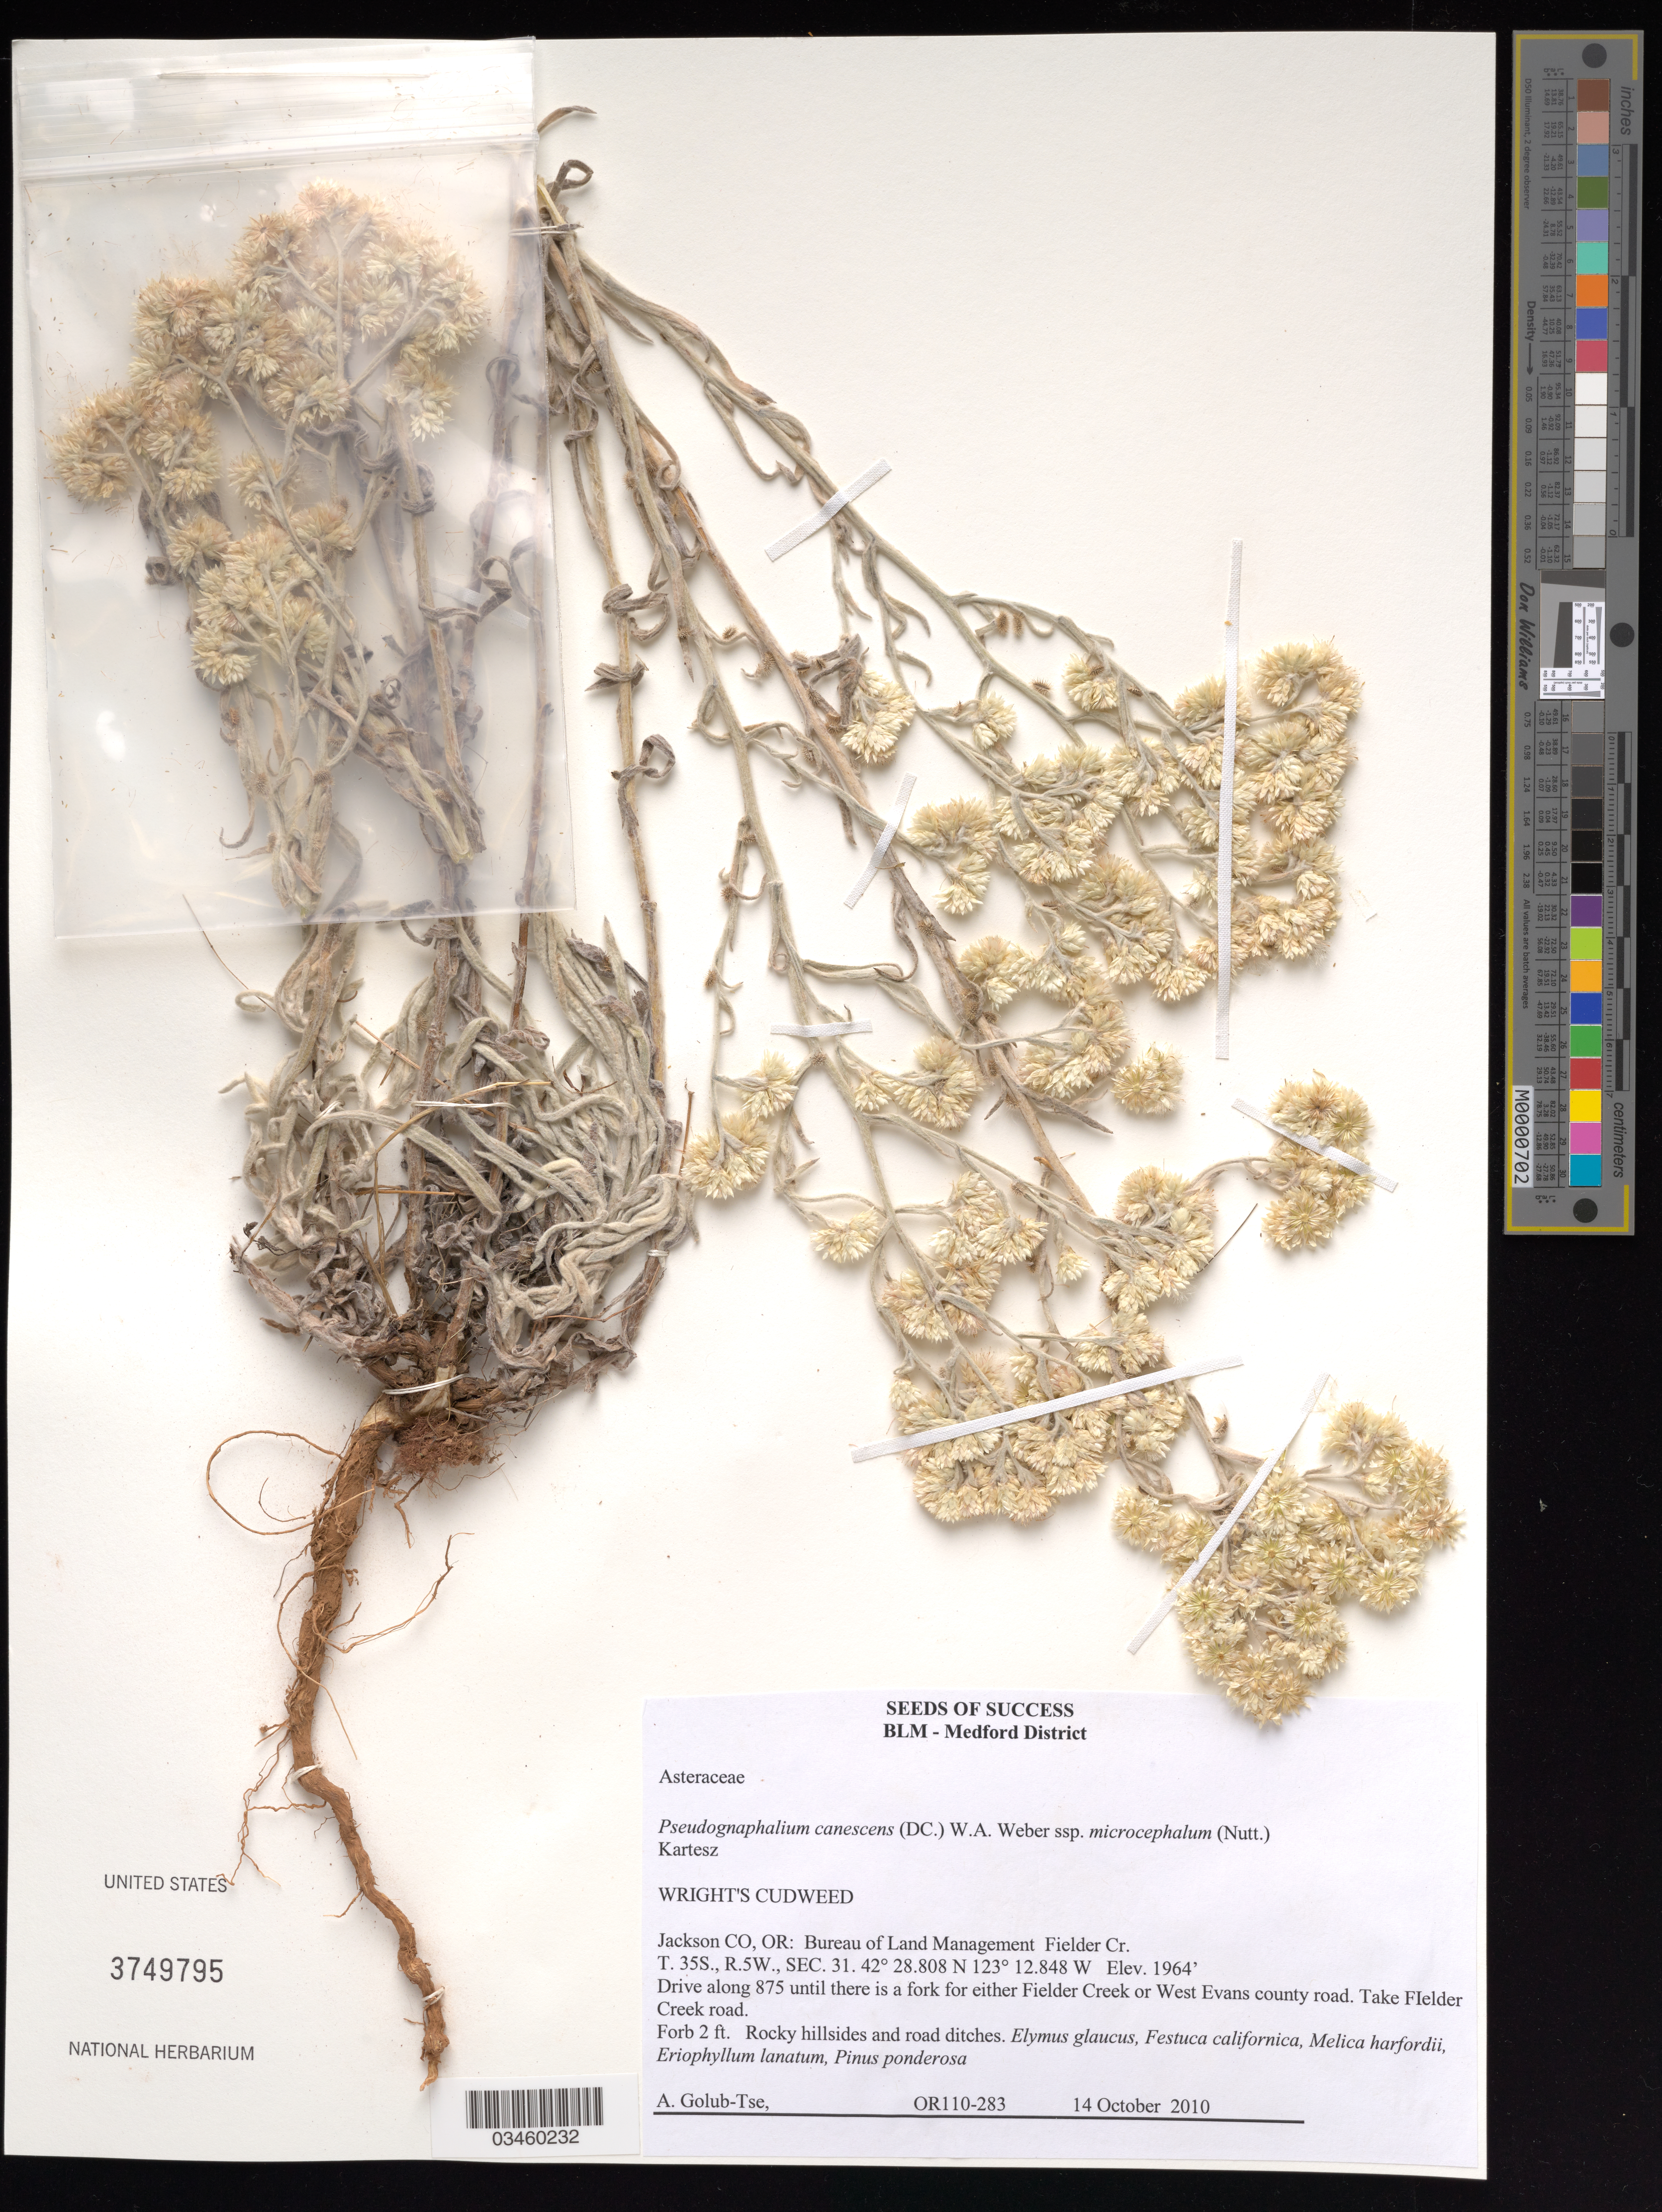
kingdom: Plantae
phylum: Tracheophyta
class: Magnoliopsida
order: Asterales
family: Asteraceae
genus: Pseudognaphalium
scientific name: Pseudognaphalium canescens subsp. microcephalum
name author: (Nutt.) Kartesz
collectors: A. Golub-Tse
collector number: OR110-283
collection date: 2010-10-14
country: United States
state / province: Oregon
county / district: Jackson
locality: Bureau of Land Management Fielder Cr. Fielder Creek Rd.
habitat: Rocky hillsides and road ditches. With Elymus glaucus, Festuca californica, Pinus ponderosa, ect.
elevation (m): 599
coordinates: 42.28.808 N, 123 12.848 W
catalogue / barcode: US 3749795